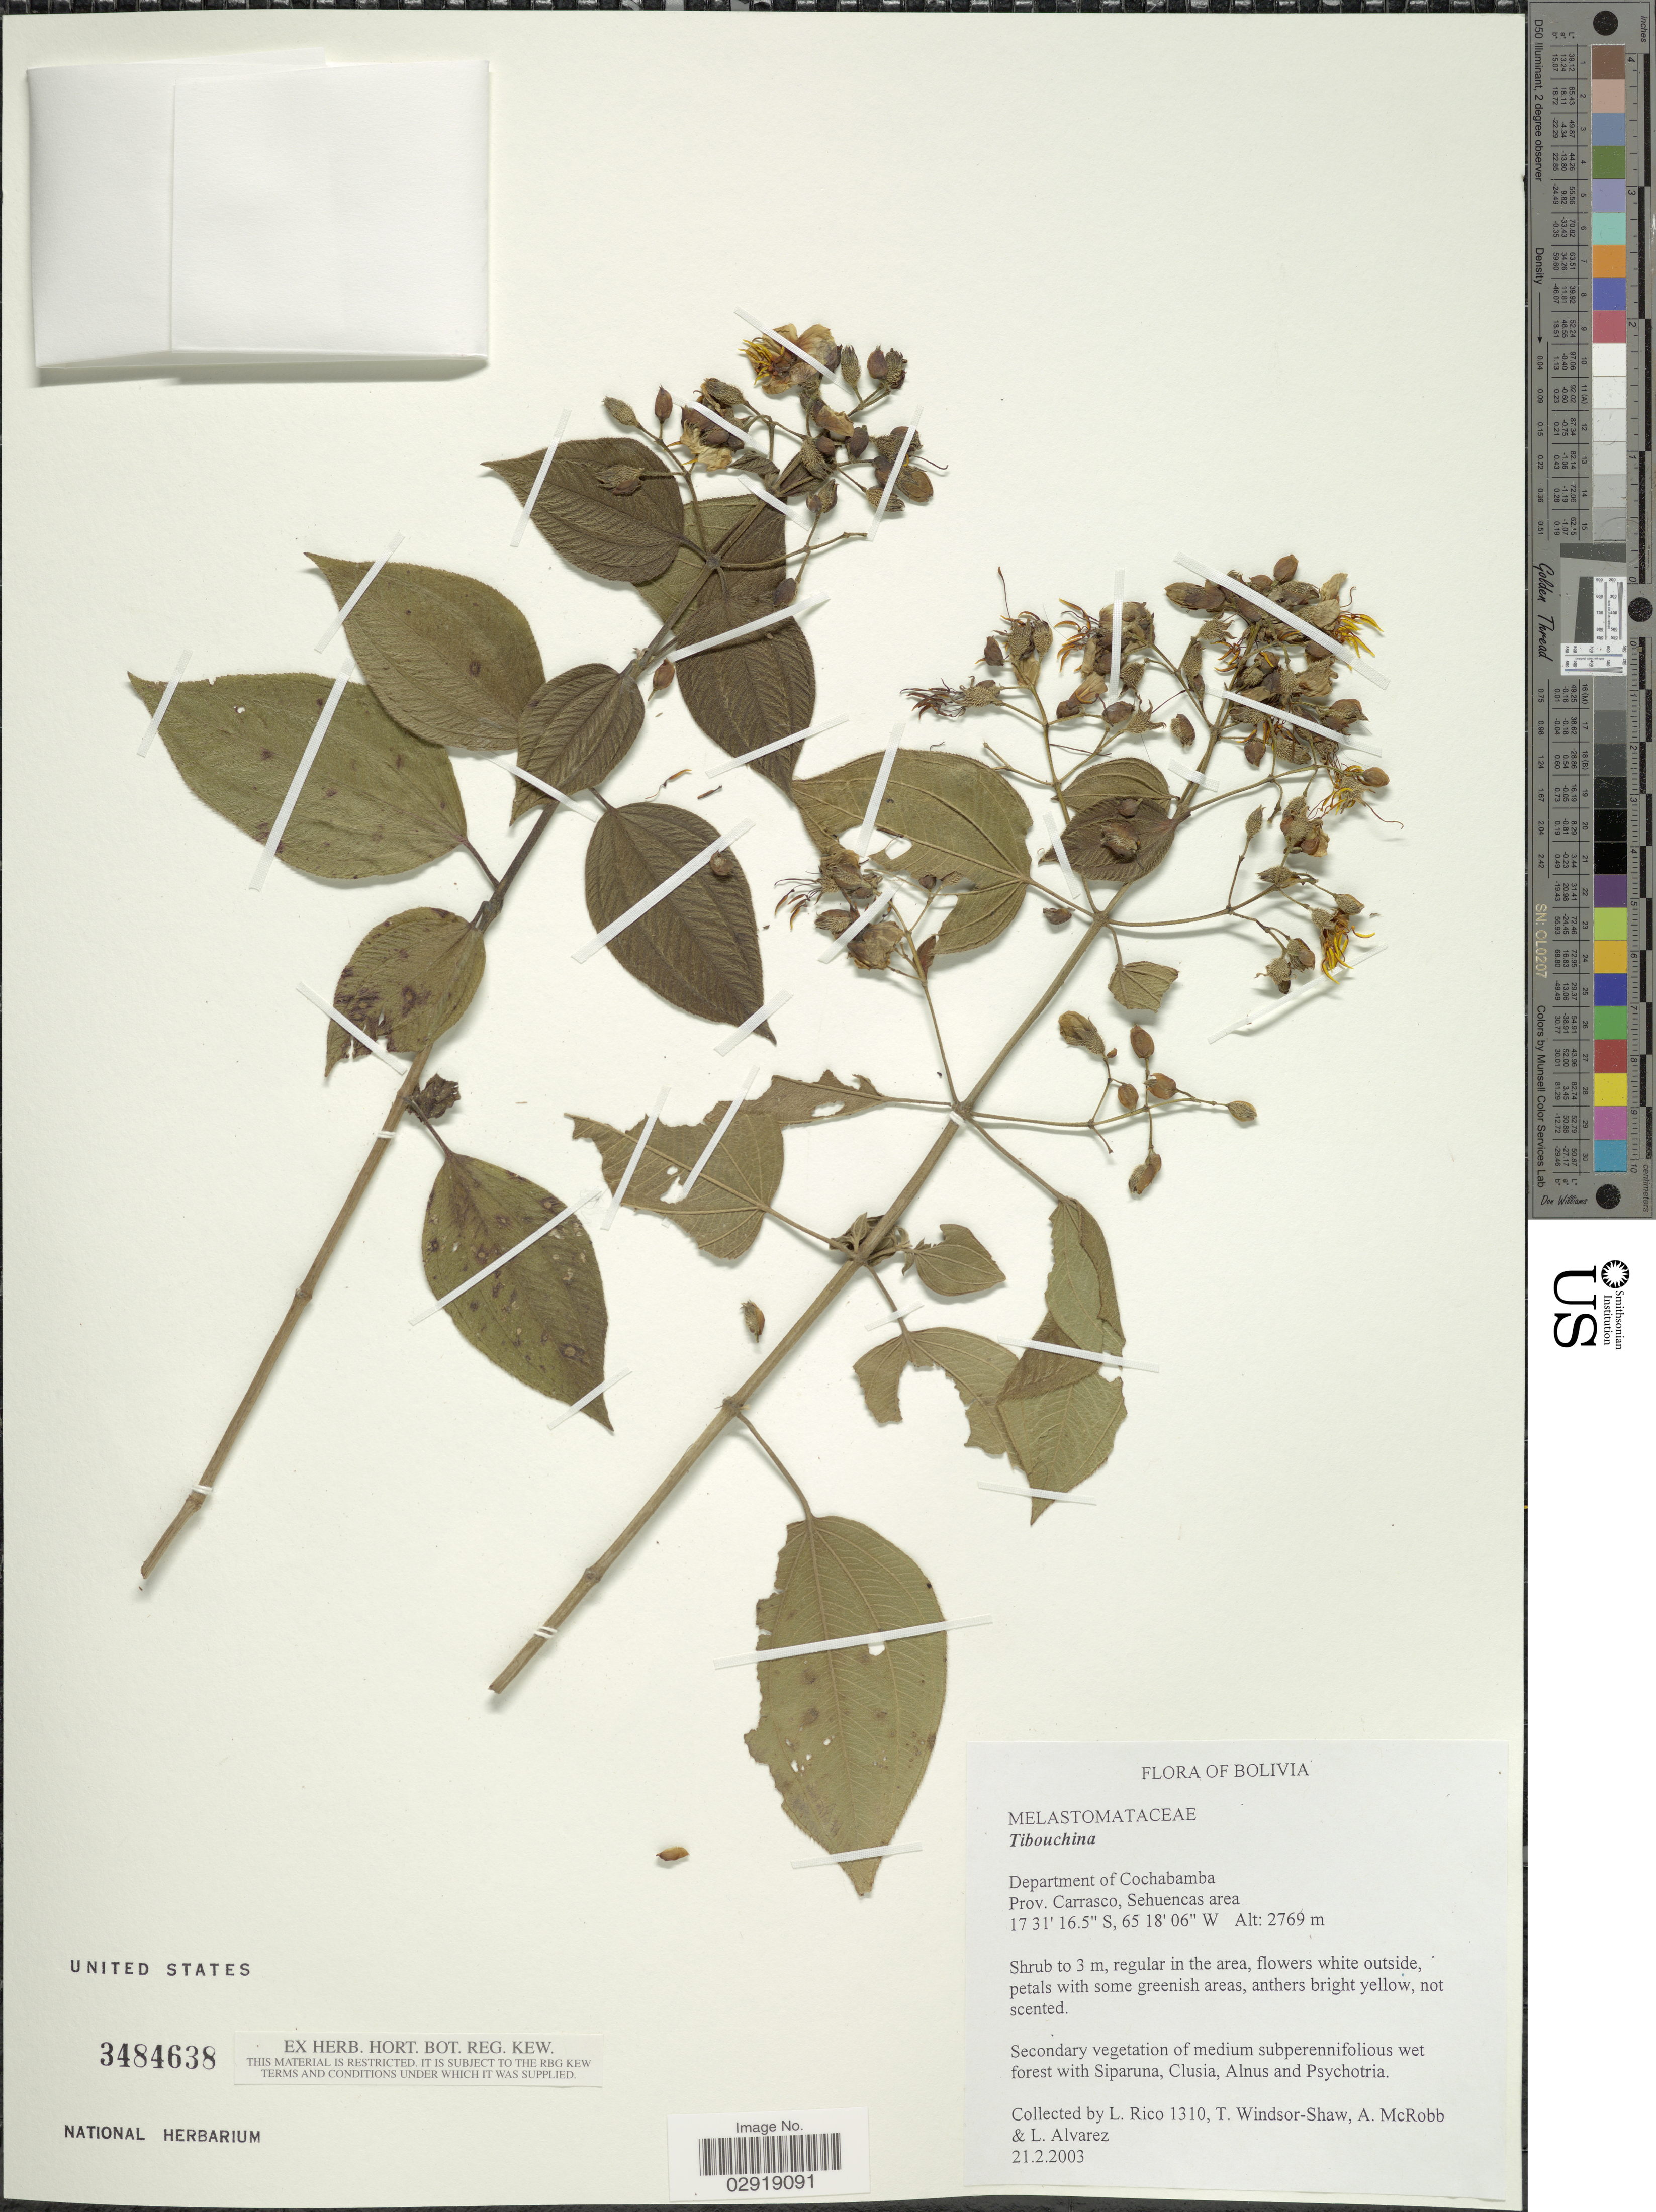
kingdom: Plantae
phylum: Tracheophyta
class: Magnoliopsida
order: Myrtales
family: Melastomataceae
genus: Chaetogastra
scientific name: Chaetogastra sp.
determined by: Michelangeli, F. A.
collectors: L. Rico, T. Windsor-Shaw, A. McRobb & L. Alvarez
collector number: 1310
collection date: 2003-02-21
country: Bolivia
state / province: Cochabamba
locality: Department of Cochabamba Prov. Carrasco, Sehuencas area.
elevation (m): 2769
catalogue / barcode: US 3484638